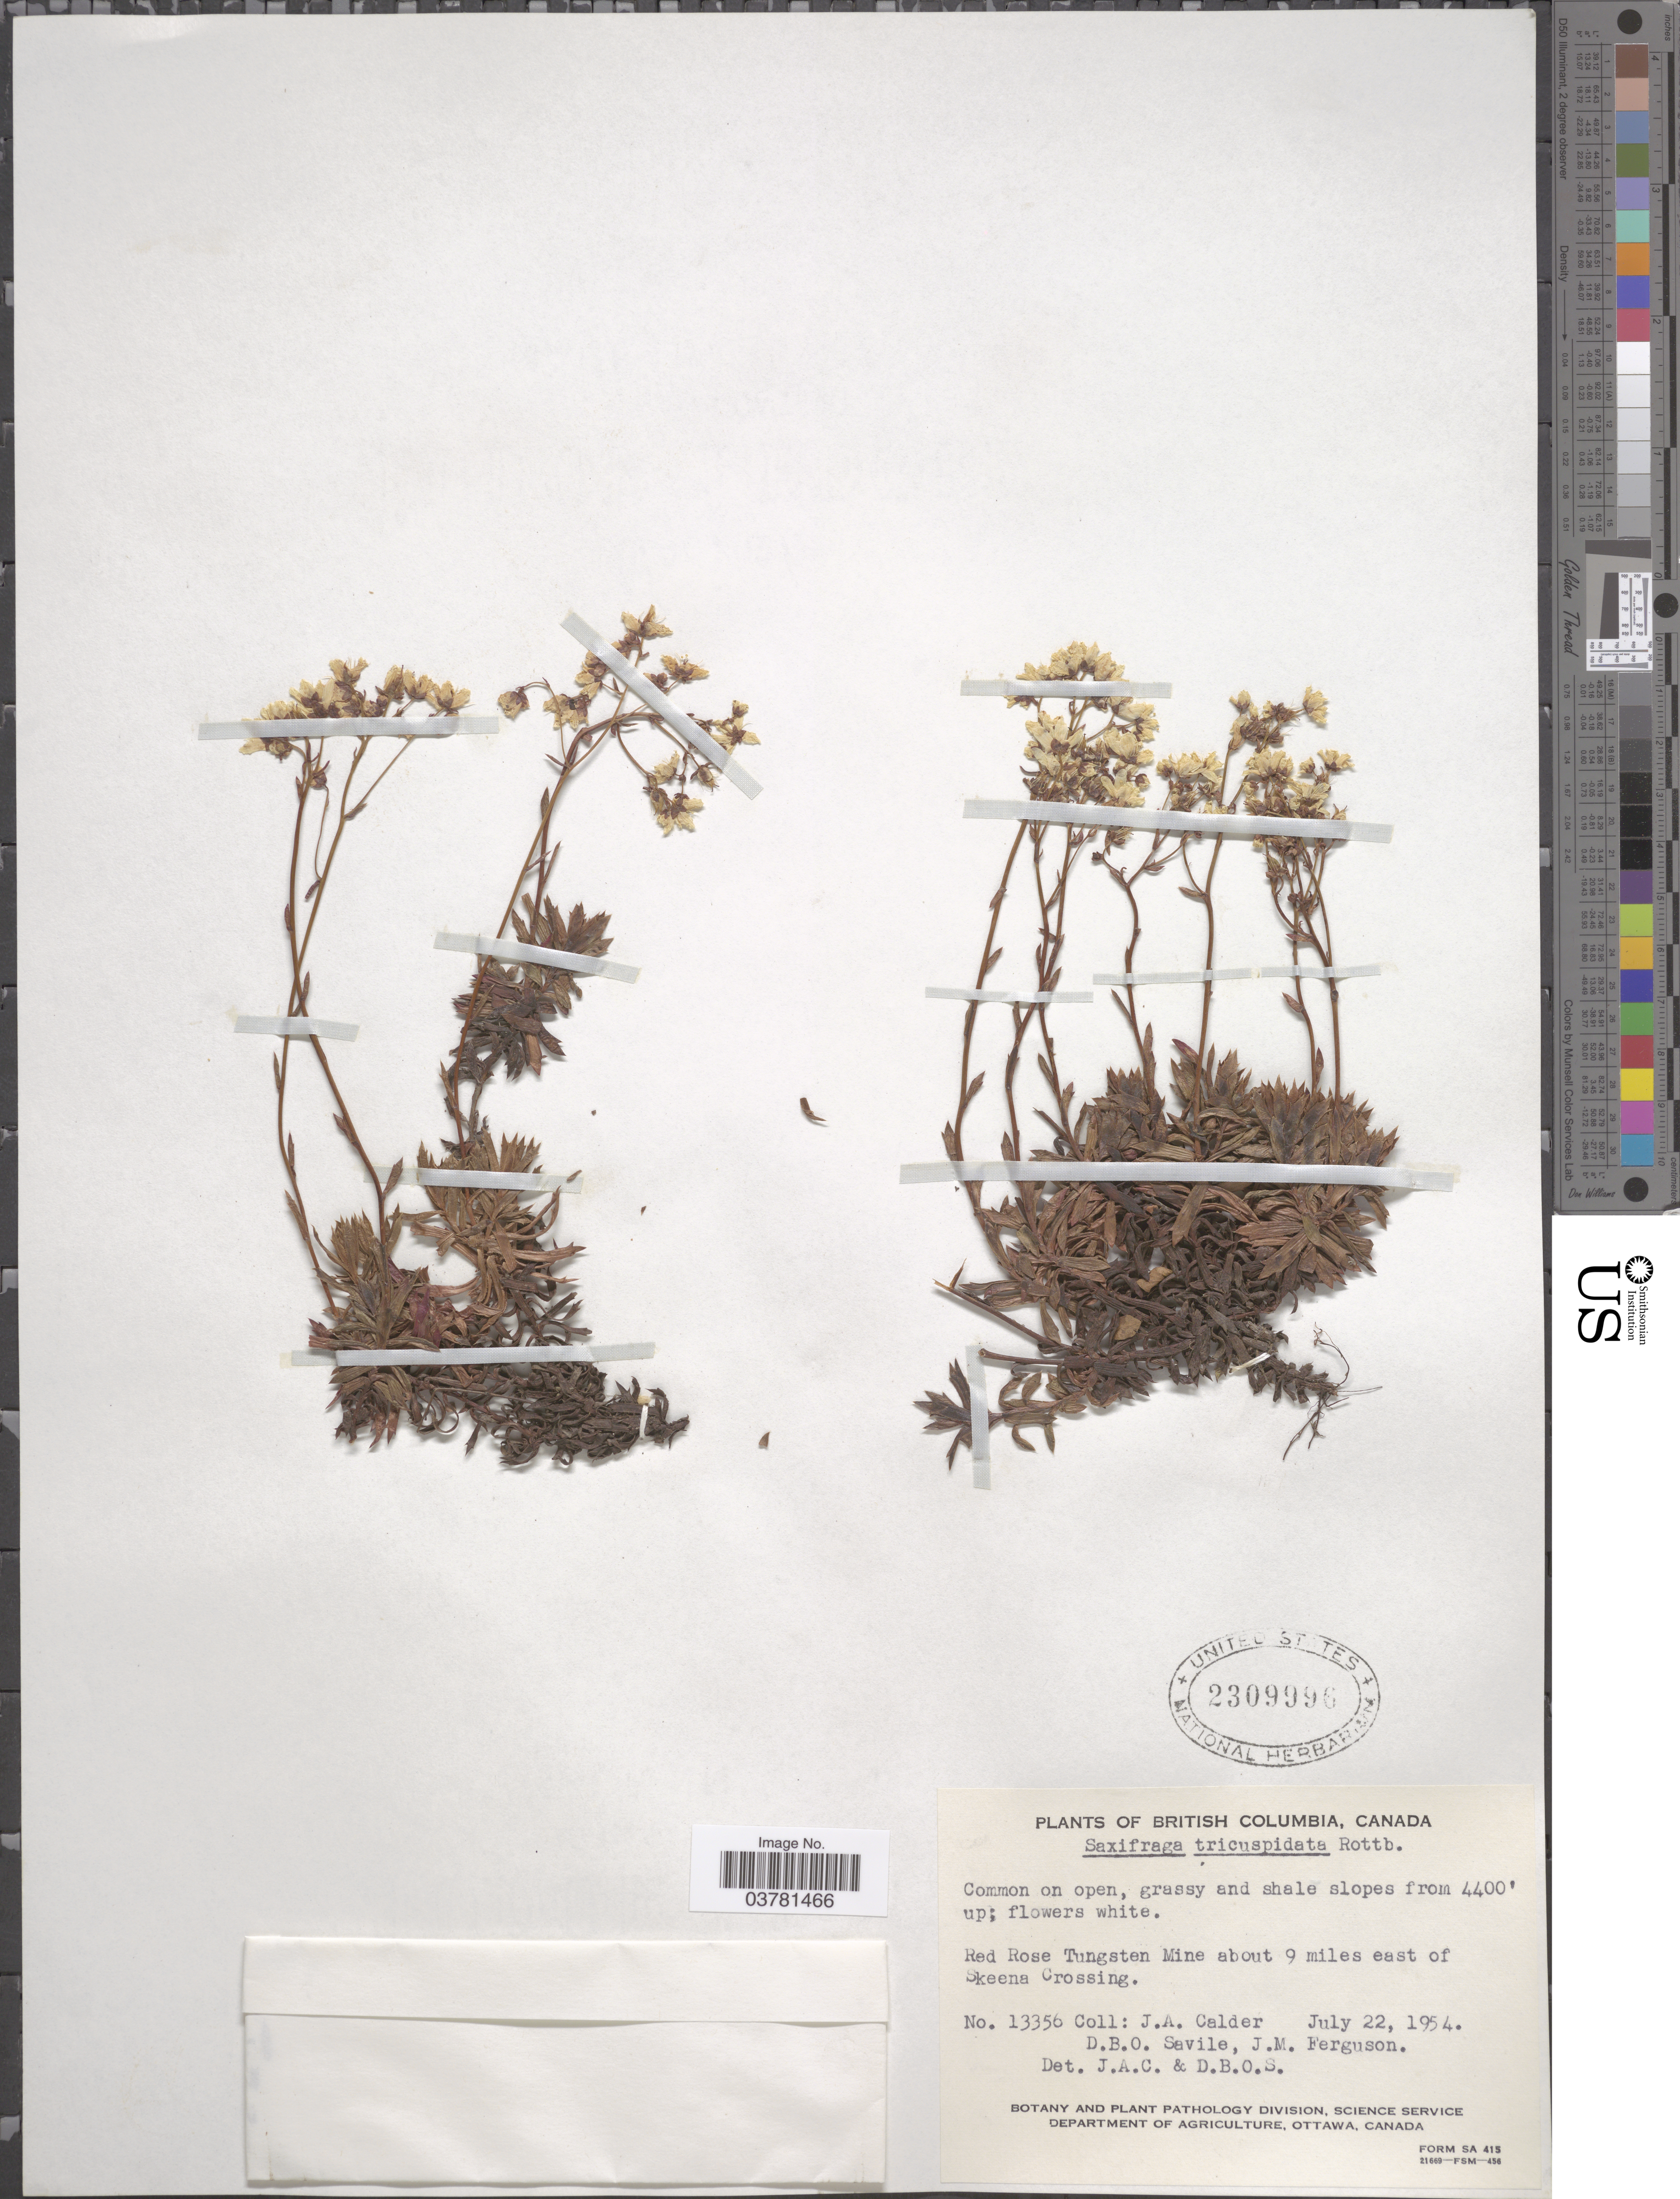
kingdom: Plantae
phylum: Tracheophyta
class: Magnoliopsida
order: Saxifragales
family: Saxifragaceae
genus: Saxifraga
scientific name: Saxifraga tricuspidata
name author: Rottb.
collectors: J. A. Calder, D. Savile & J. M. Ferguson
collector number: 13356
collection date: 1954-07-22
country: Canada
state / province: British Columbia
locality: Common on open, grassy and shale slopes. Red Rose Tungsten Mine about 9 miles east of Skeena Crossing.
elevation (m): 1341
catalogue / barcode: US 2309996